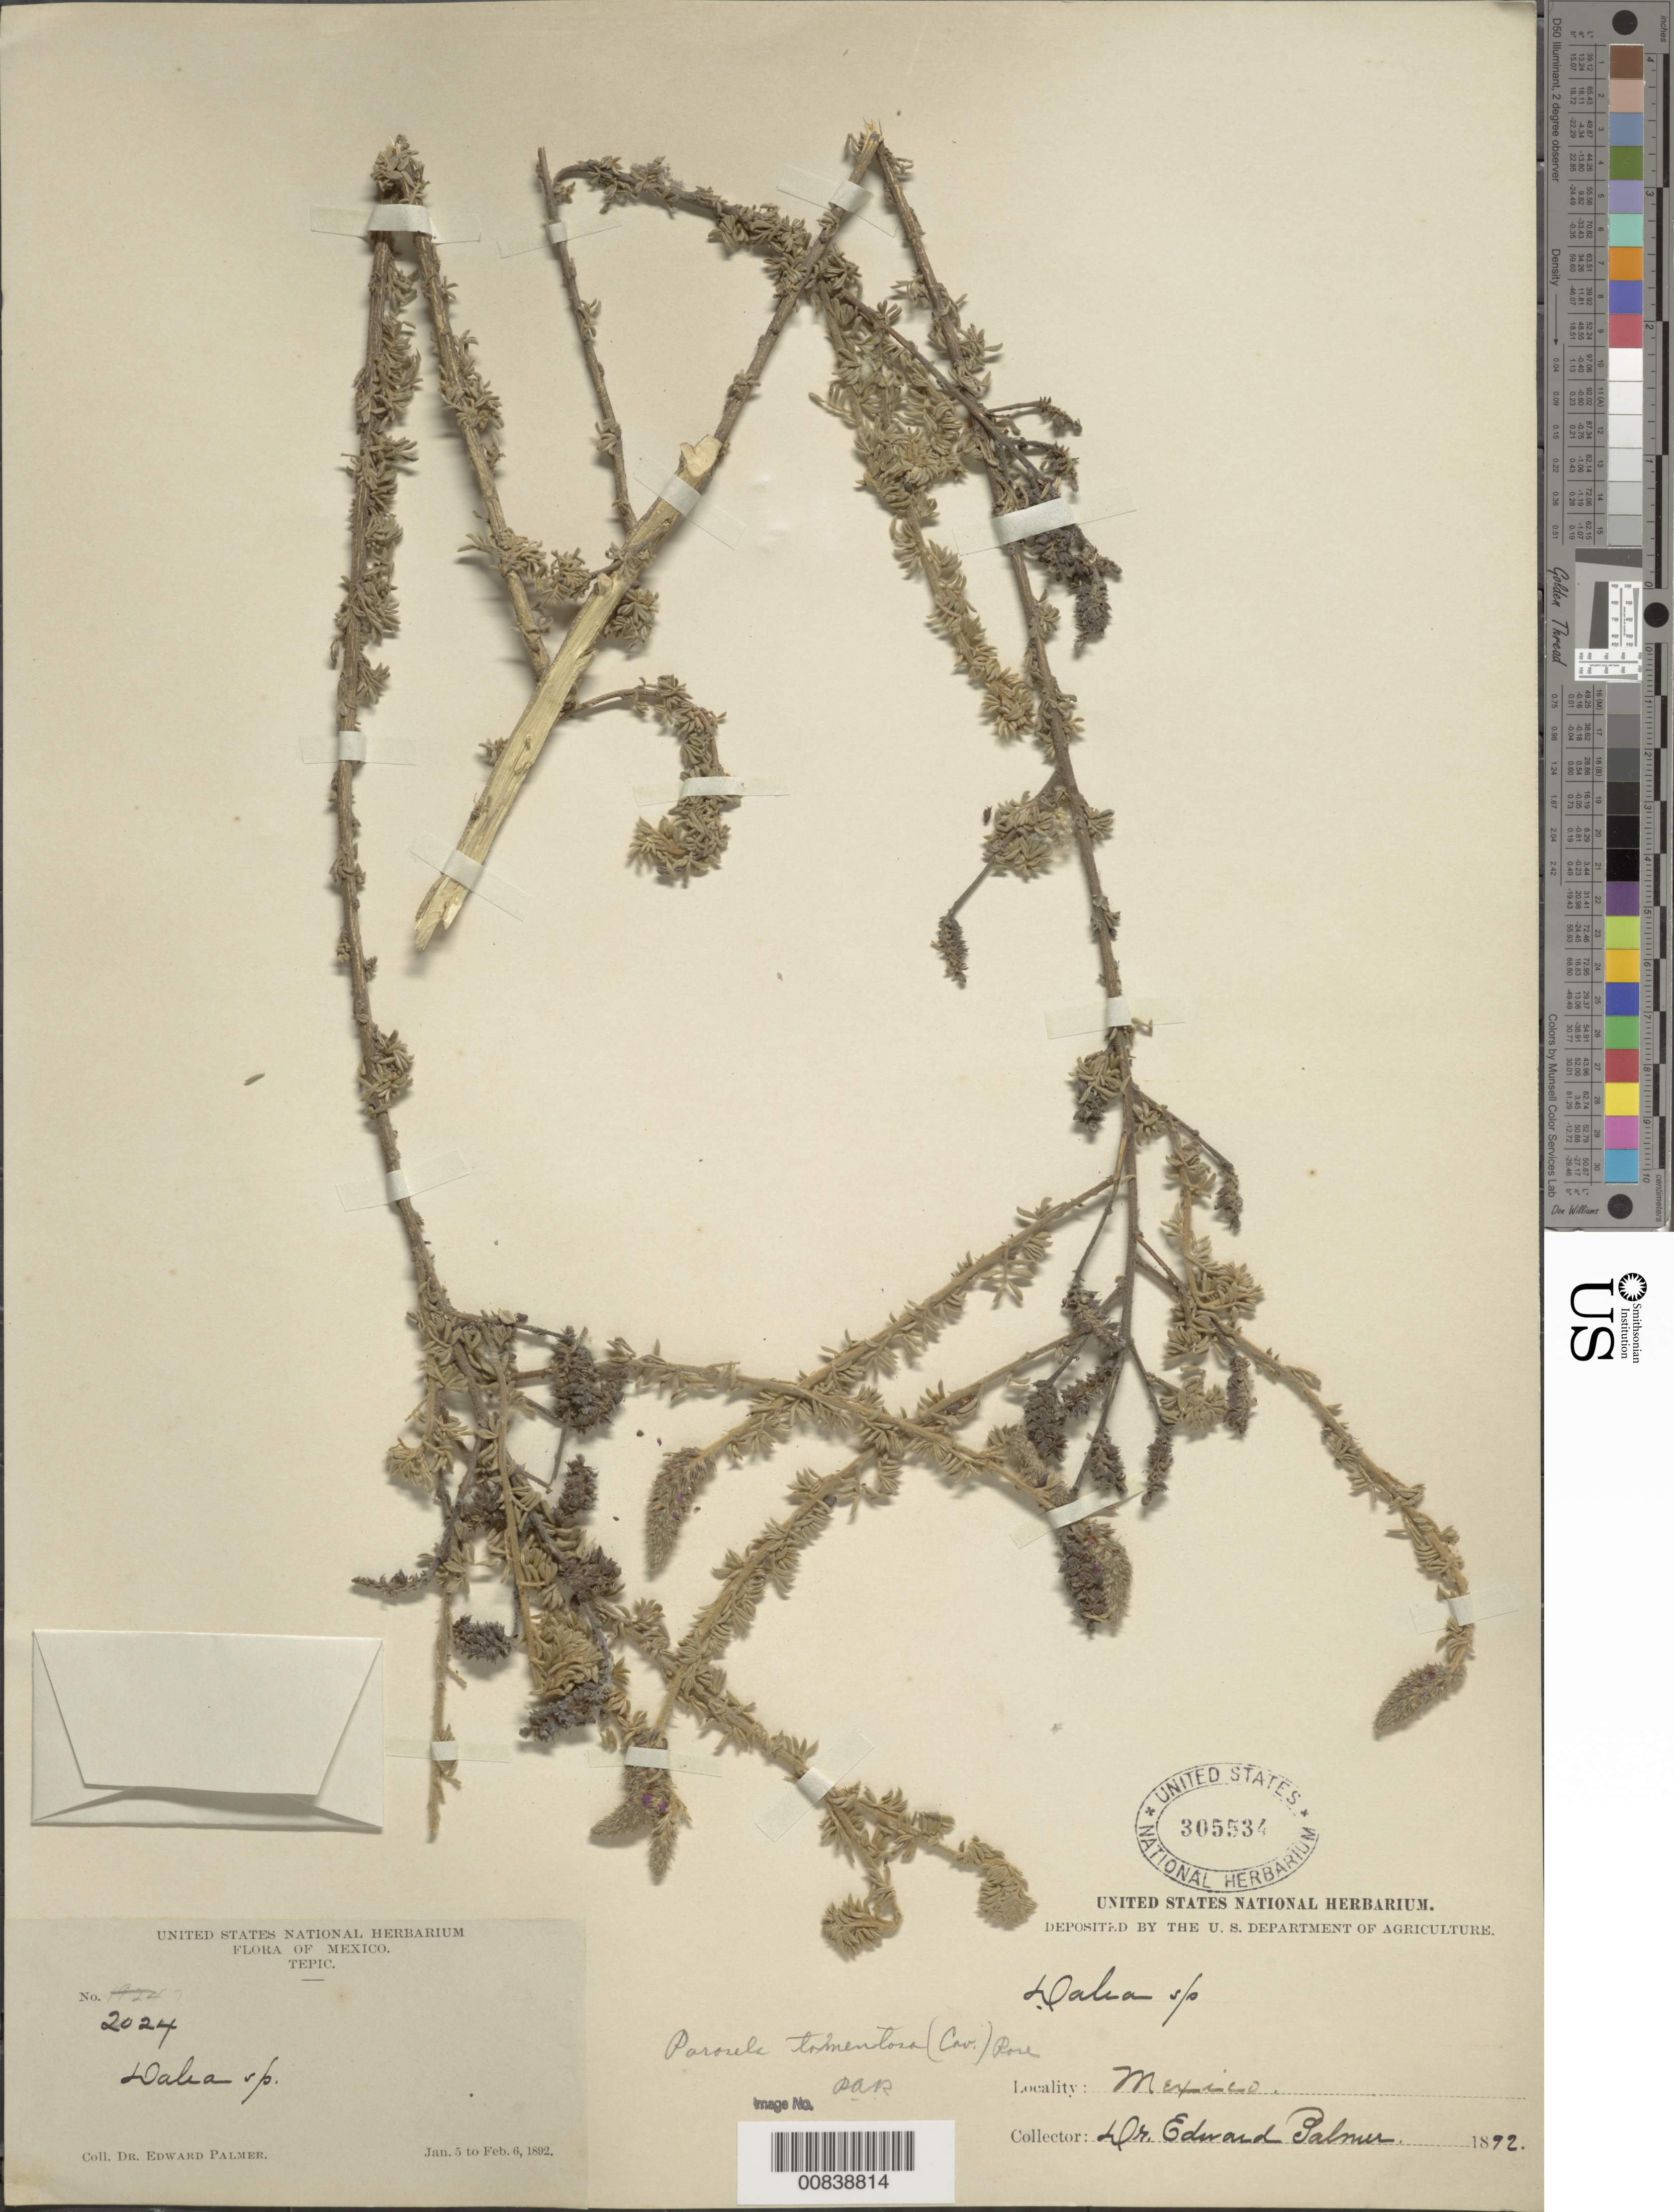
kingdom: Plantae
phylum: Tracheophyta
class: Magnoliopsida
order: Fabales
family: Fabaceae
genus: Dalea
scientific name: Dalea tomentosa var. tomentosa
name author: (Cav.) Willd.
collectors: E. Palmer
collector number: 2024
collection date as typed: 05 Jan 1892 to 06 Feb 1892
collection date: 1892-01-05/1892-02-06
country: Mexico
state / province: Nayarit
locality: Tepic, Nayarit.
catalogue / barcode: US 305534